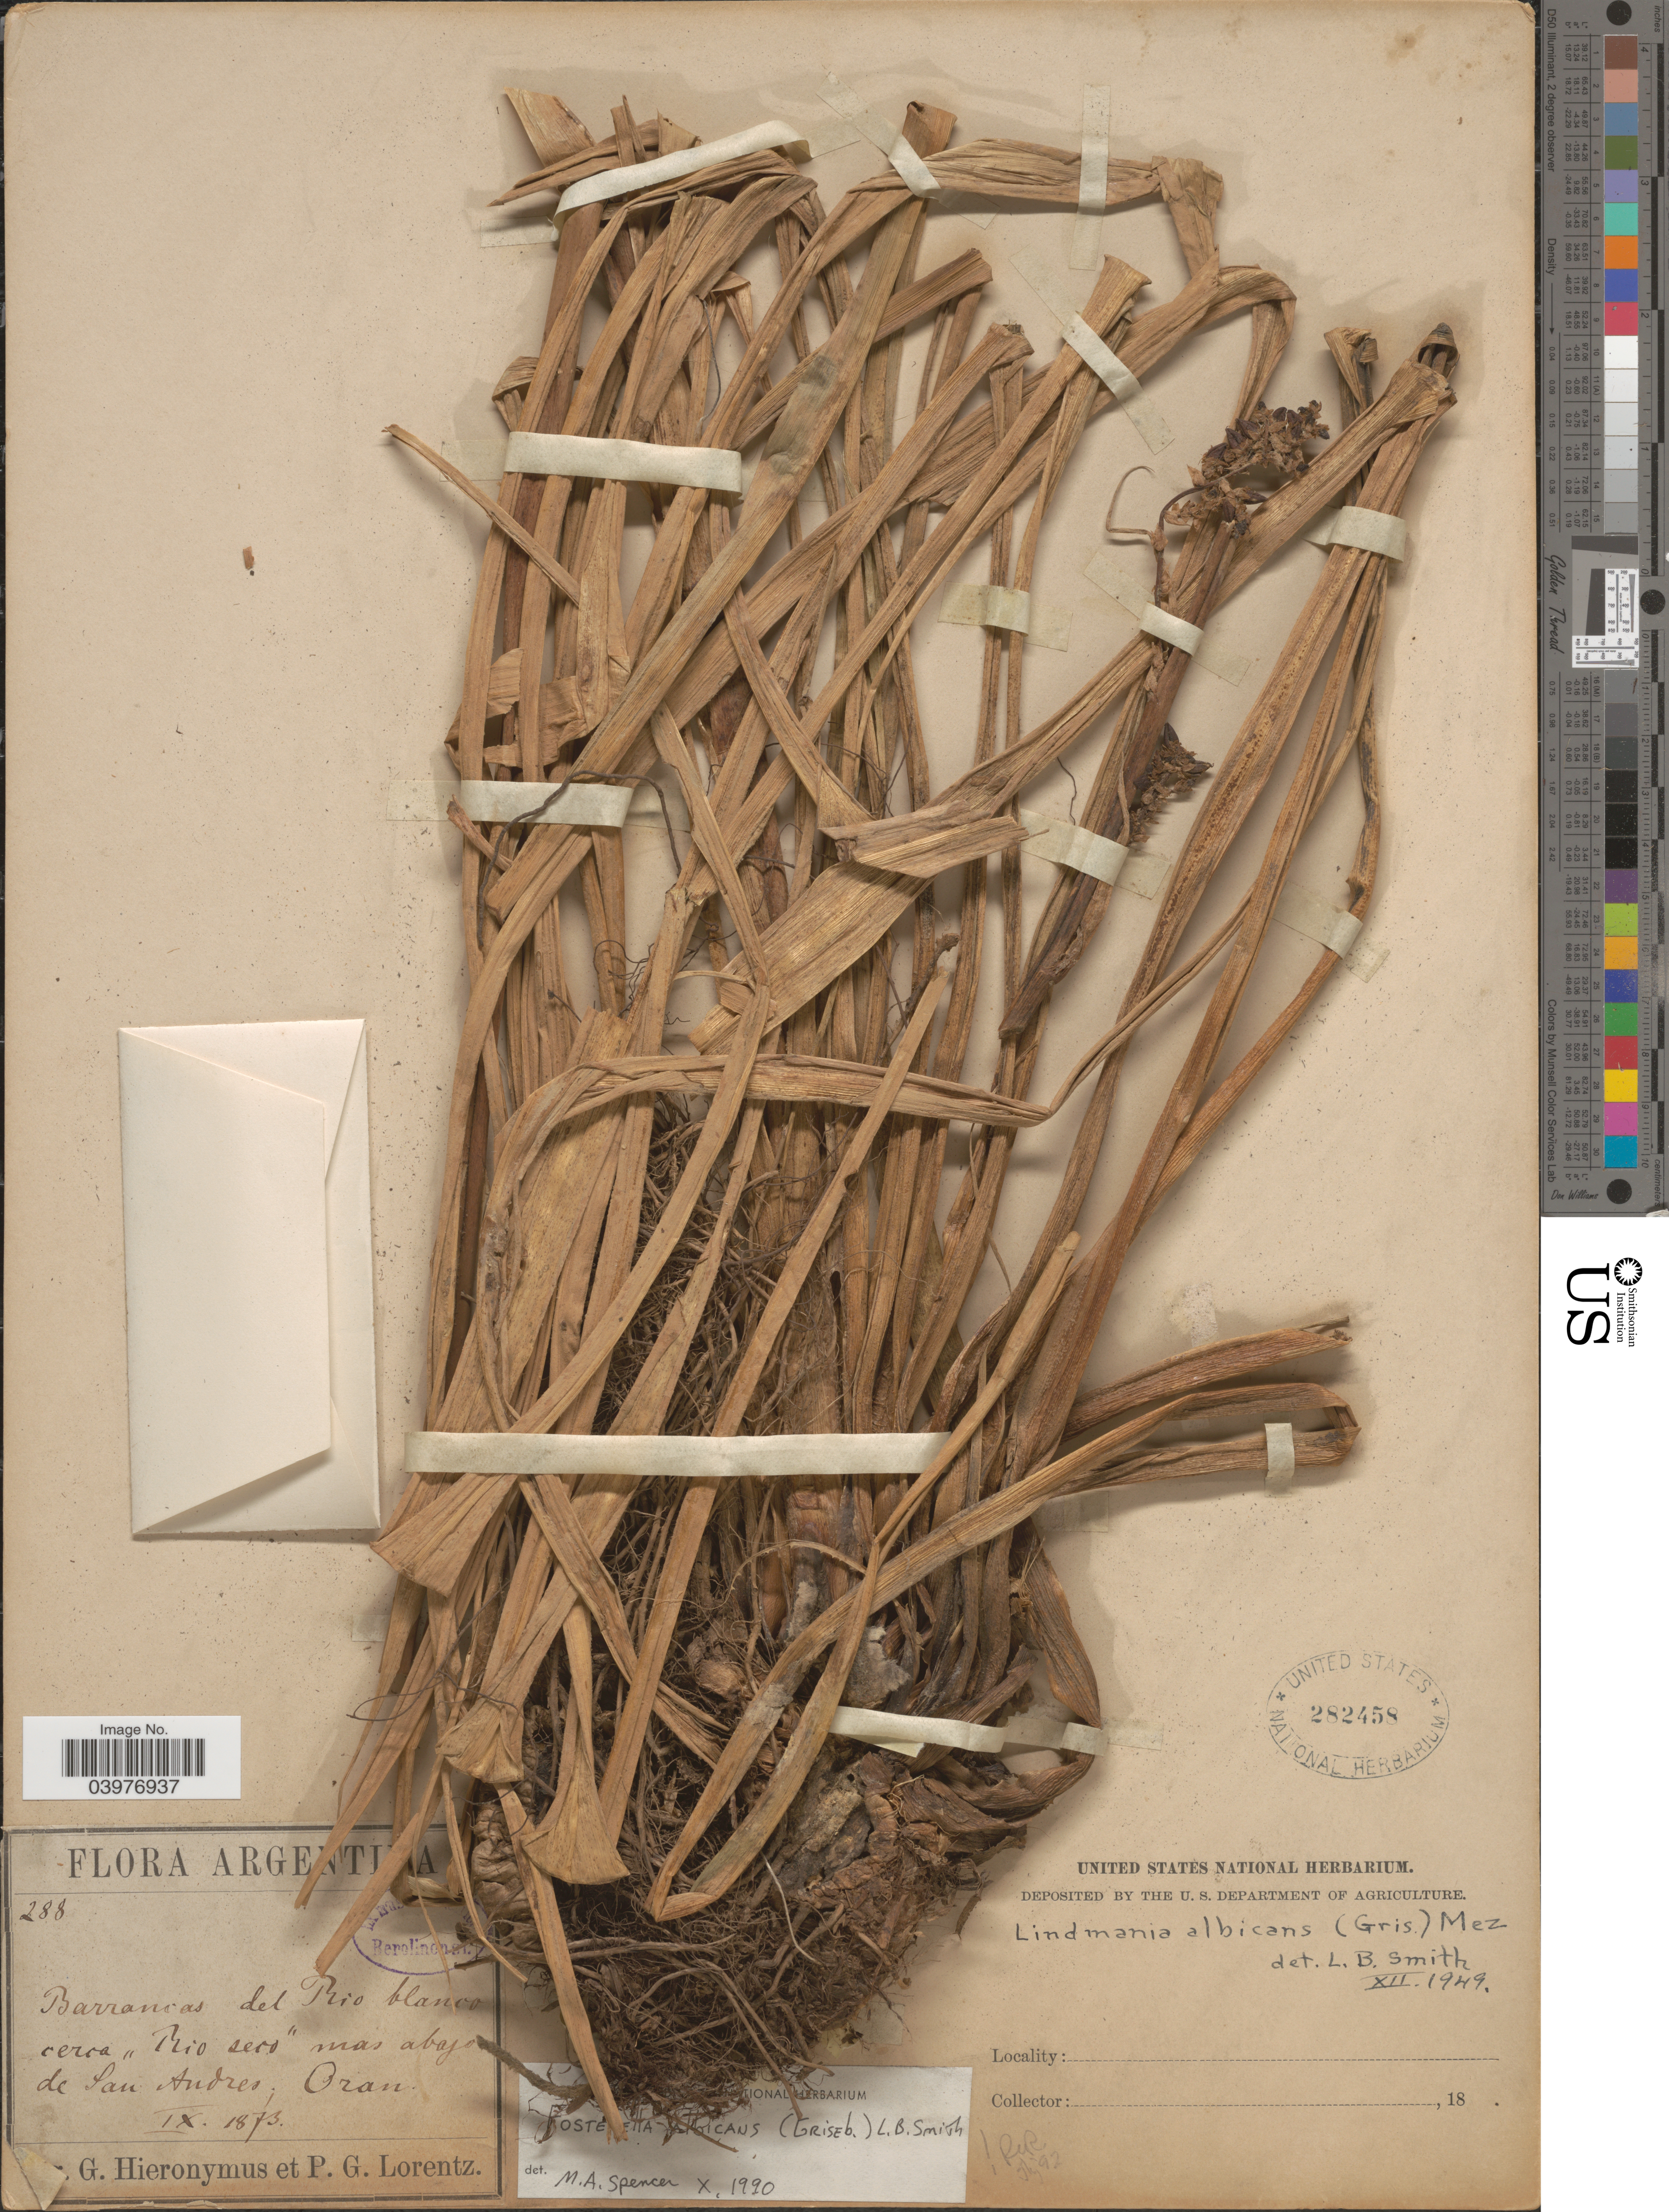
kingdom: Plantae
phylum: Tracheophyta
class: Liliopsida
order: Poales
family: Bromeliaceae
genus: Fosterella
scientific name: Fosterella albicans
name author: (Griseb.) L.B. Sm.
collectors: G. H. Hieronymus & P. G. Lorentz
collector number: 288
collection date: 1873-09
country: Argentina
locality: Barrancas del Rio blanco cerca "Rio sero" mas abajo de San andres, Oran.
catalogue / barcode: US 282458